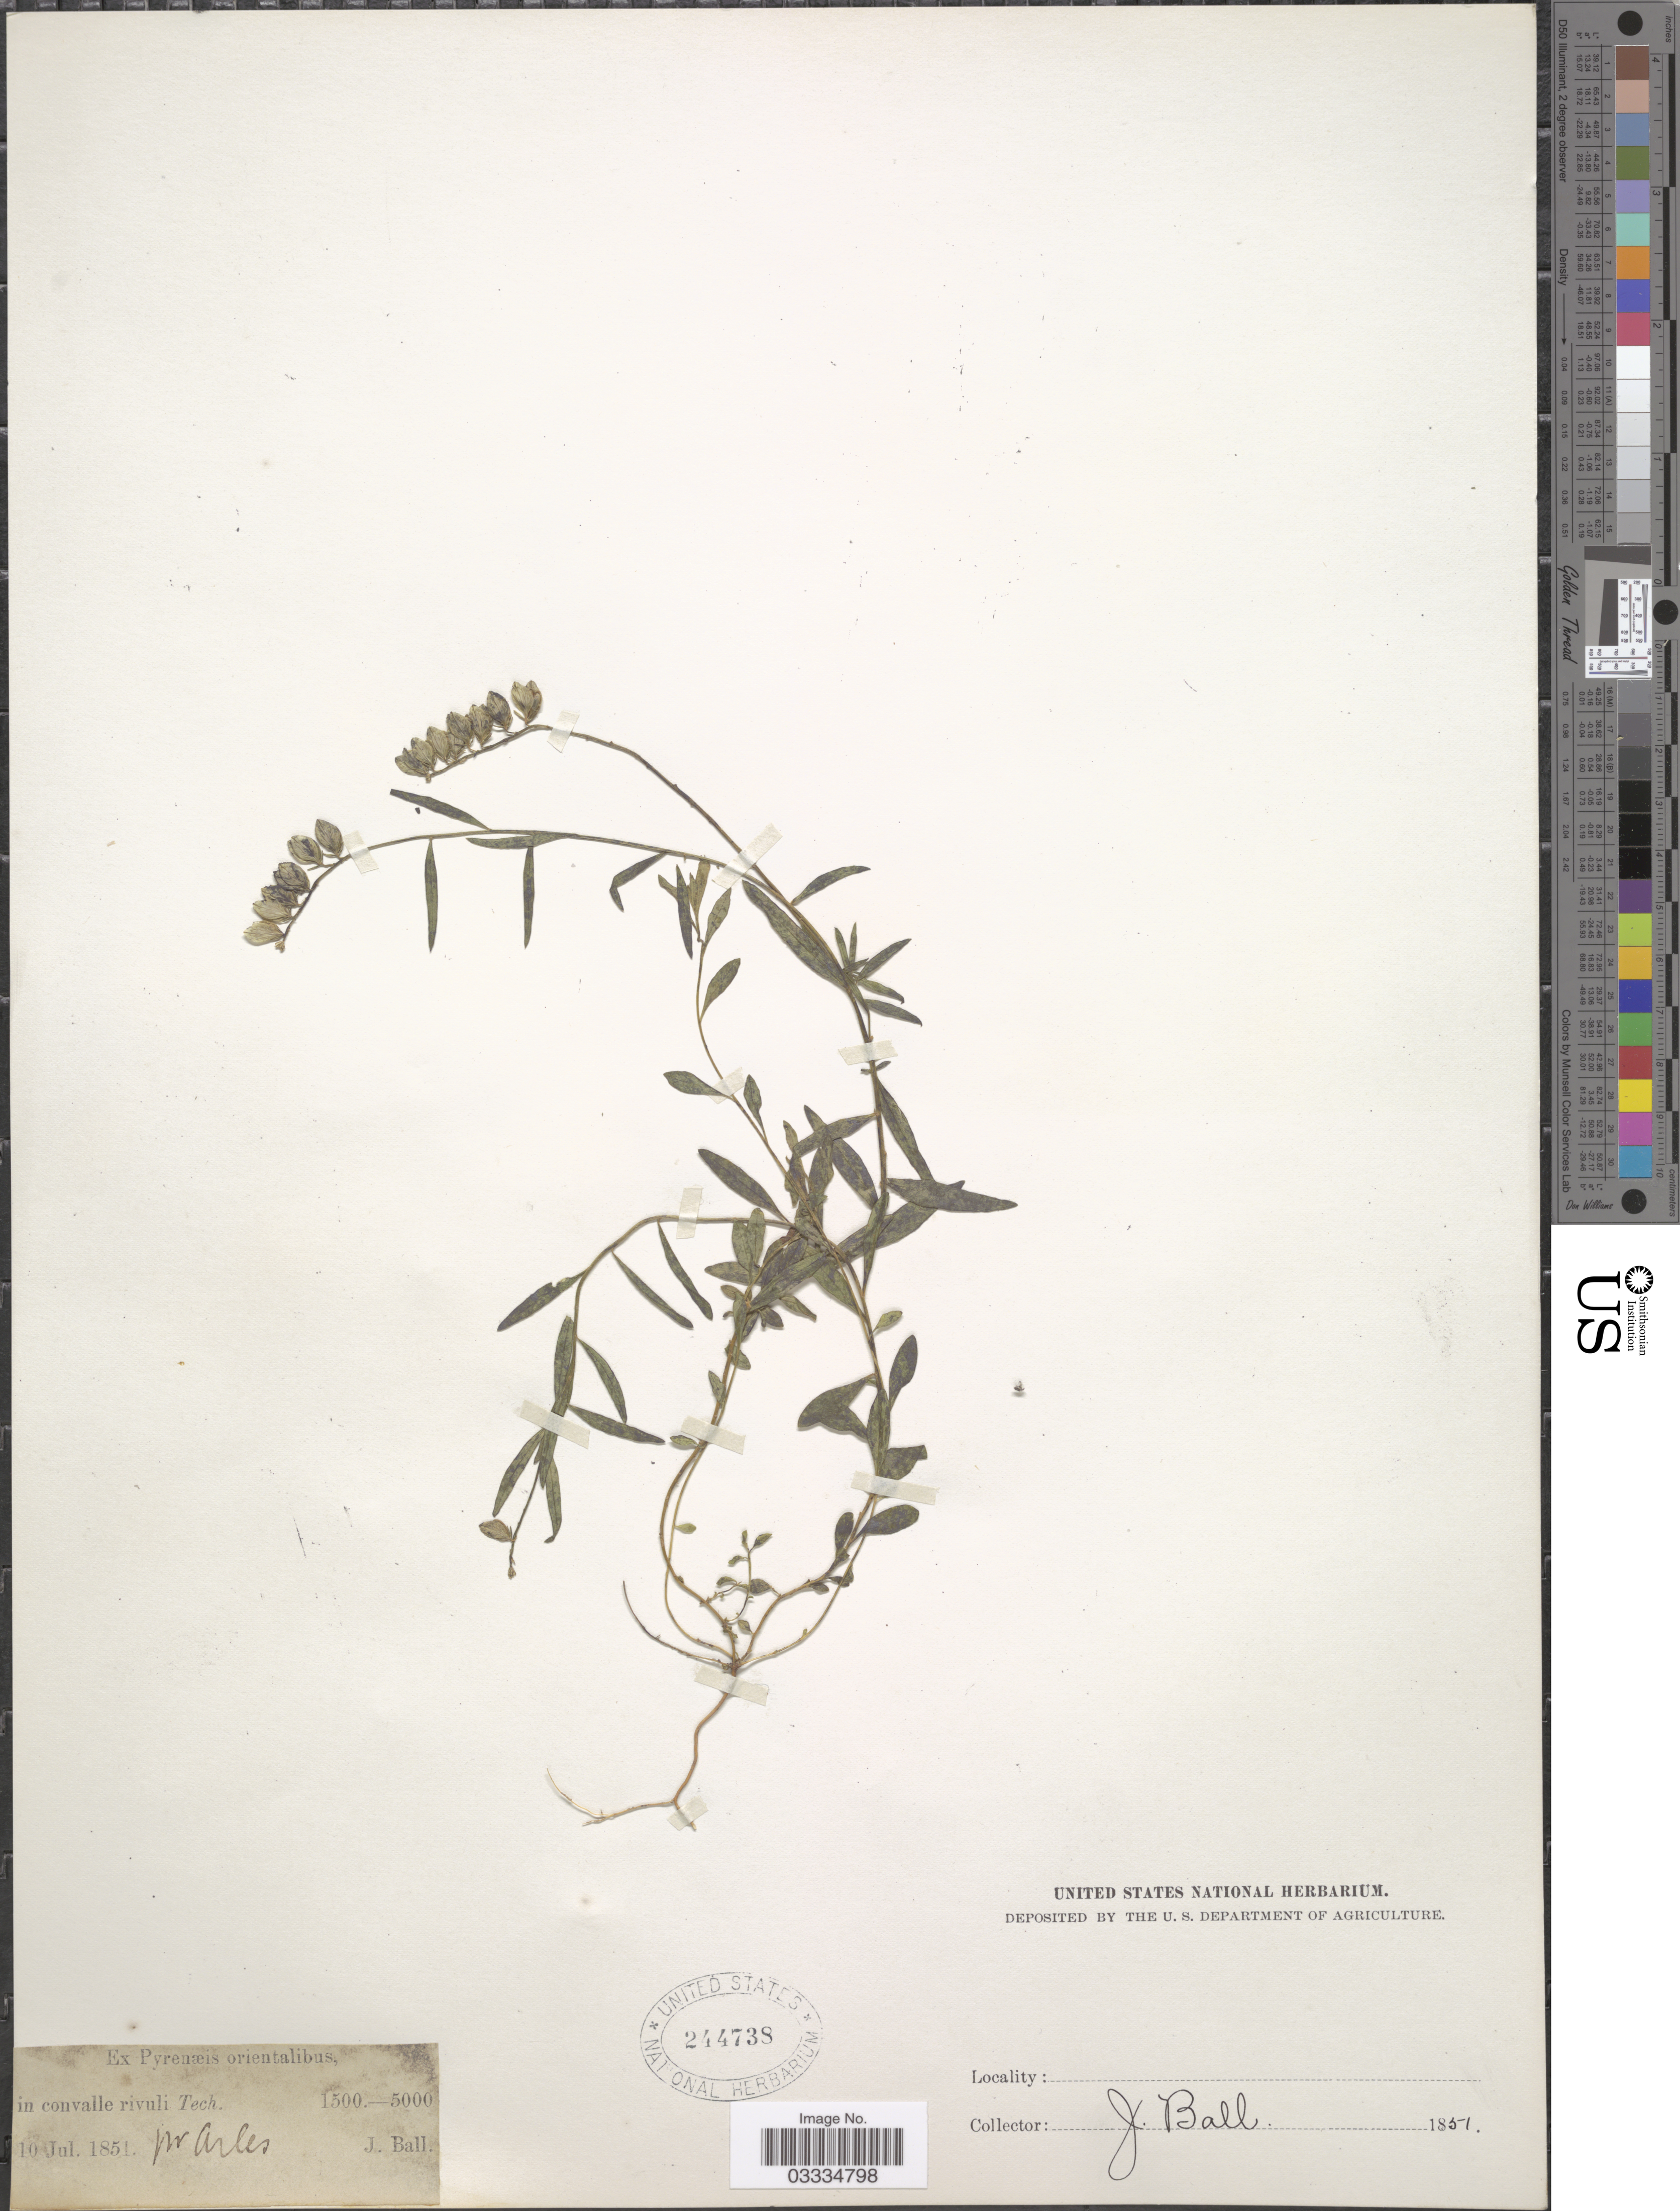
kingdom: Plantae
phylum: Tracheophyta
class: Magnoliopsida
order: Fabales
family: Polygalaceae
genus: Polygala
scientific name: Polygala sp.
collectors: J. Ball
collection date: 1851-07-10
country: France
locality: Ex Pyrenæis orientalibus, in convalle rivuli Tech. Pr. Arles.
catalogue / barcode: US 244738